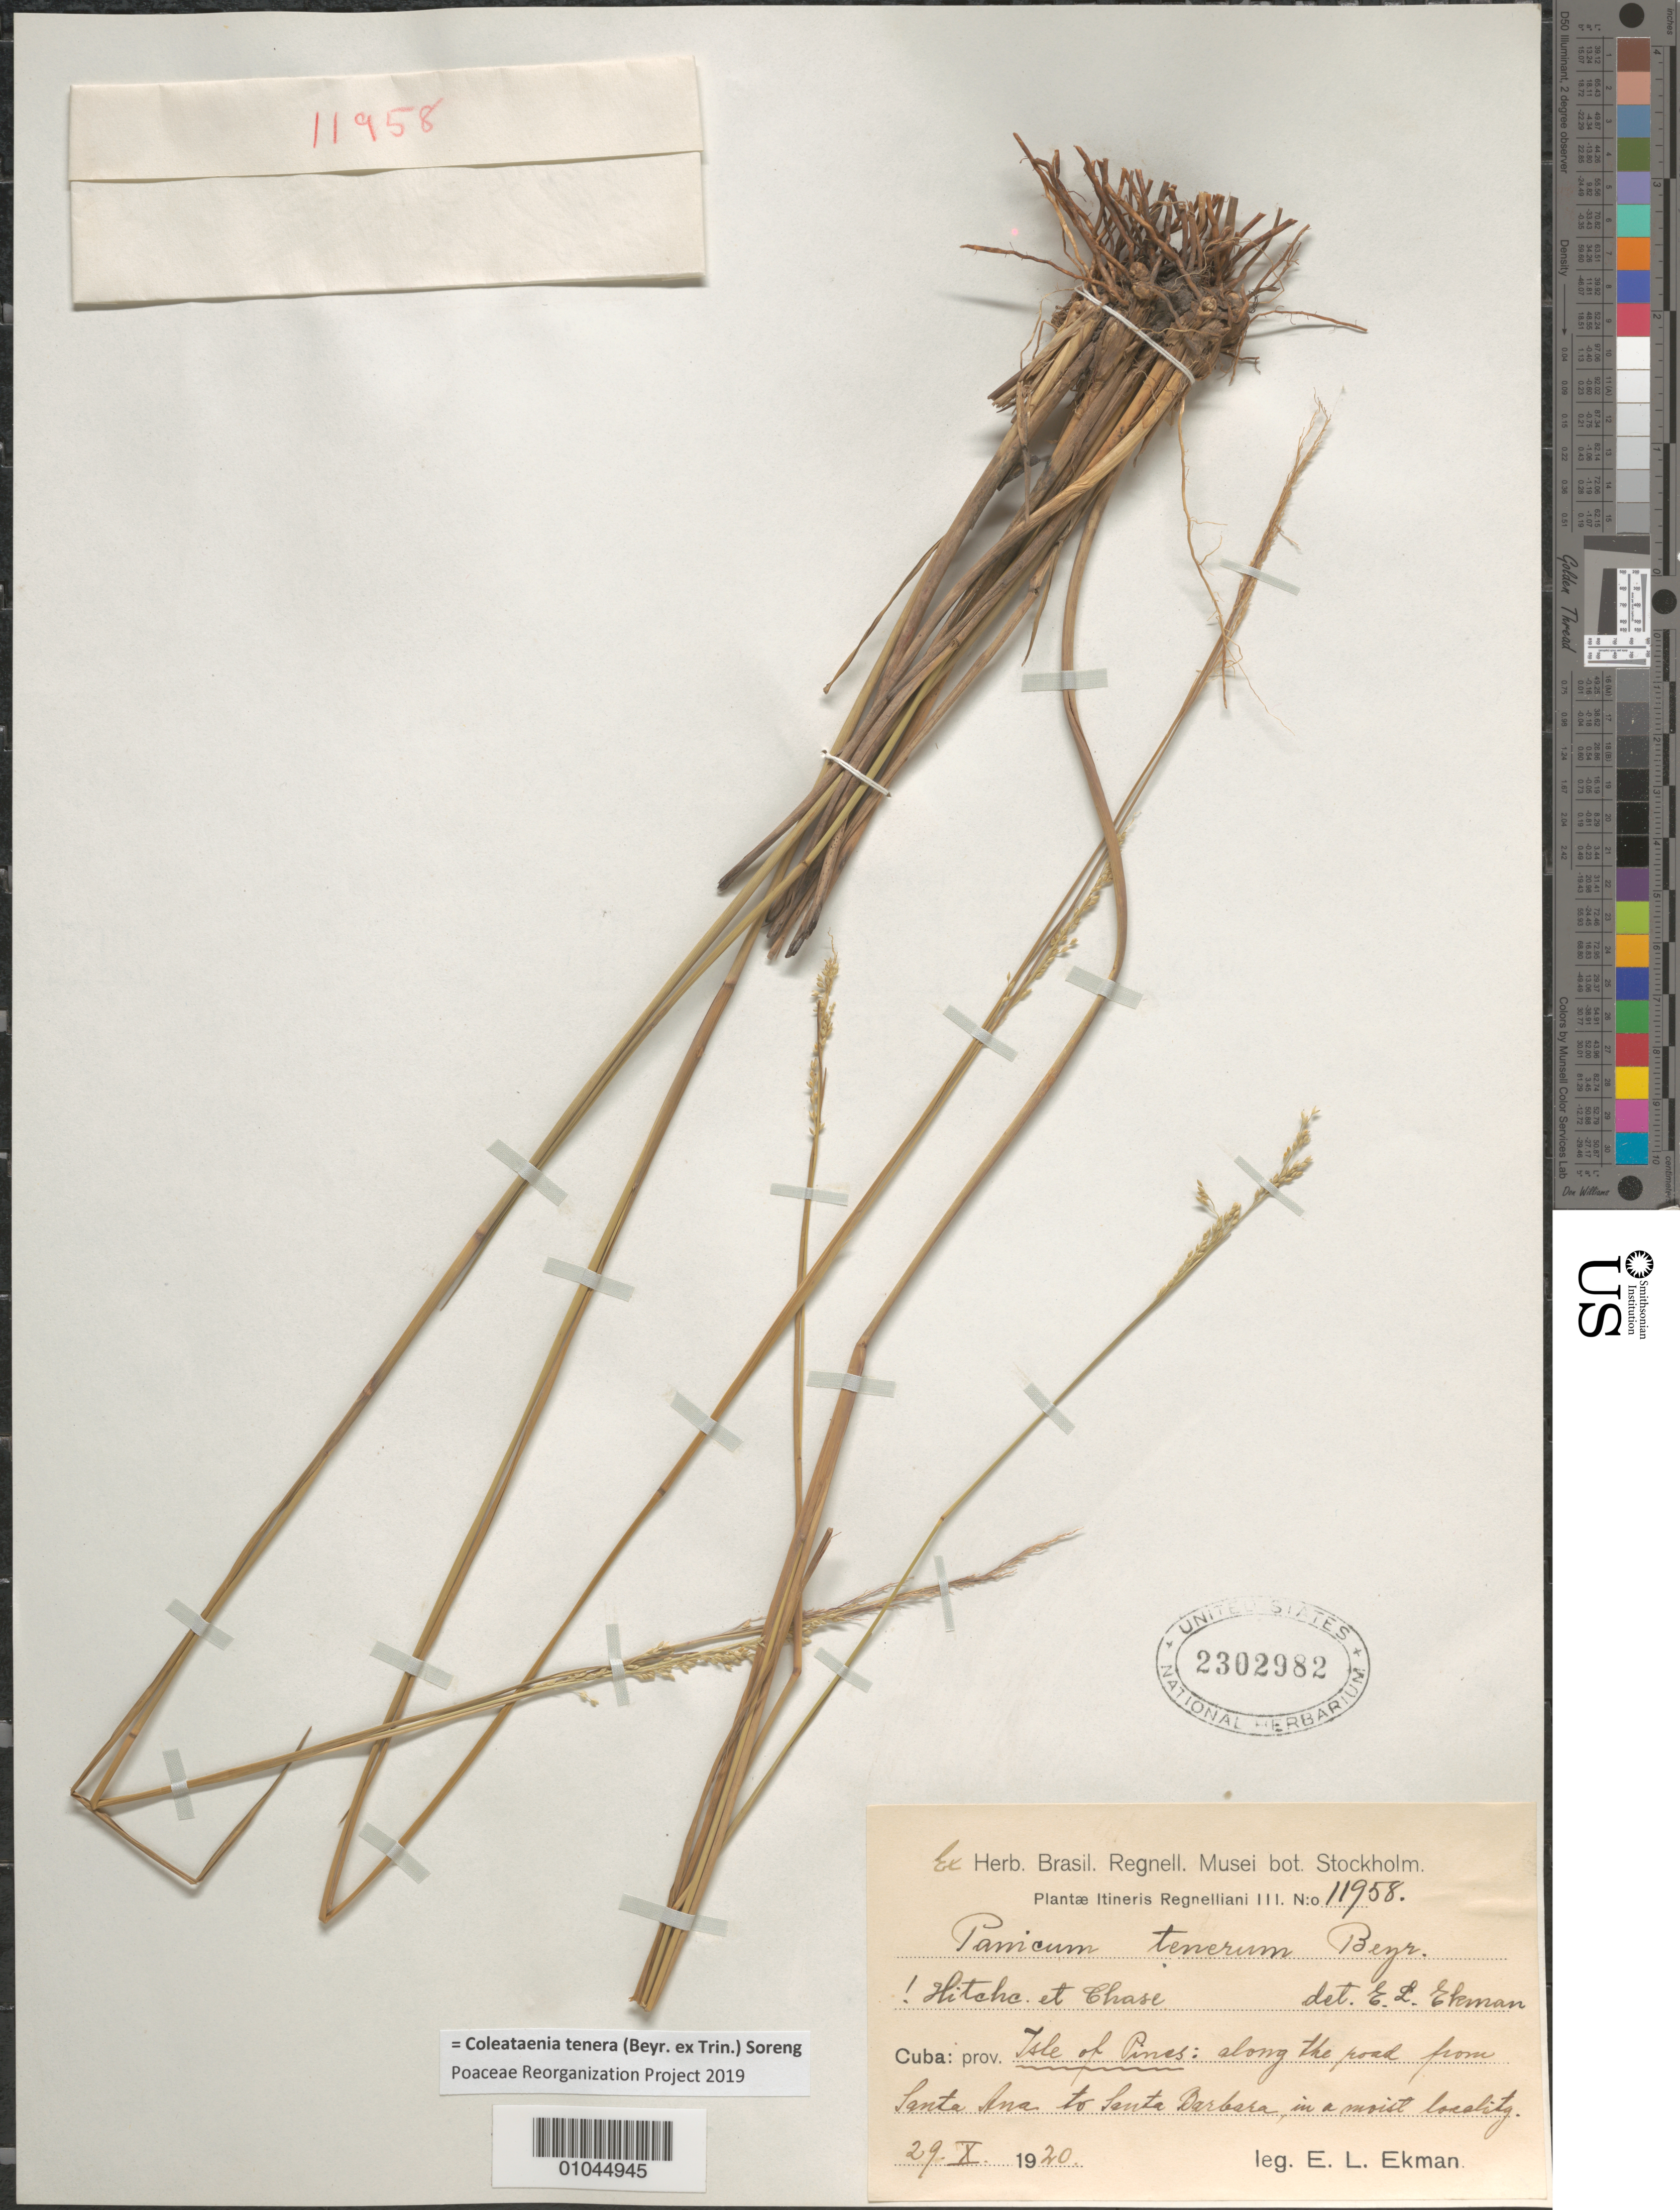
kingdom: Plantae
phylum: Tracheophyta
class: Liliopsida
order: Poales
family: Poaceae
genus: Panicum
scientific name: Panicum tenerum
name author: Beyrich ex Trin.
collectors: E. L. Ekman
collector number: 11958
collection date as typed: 29 Oct 1920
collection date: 1920-10-29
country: Cuba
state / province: Isla de la Juventud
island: Isla de la Juventud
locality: [Isle of Pines], Along the road from Santa Ana to Santa Barbara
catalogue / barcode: US 2302982